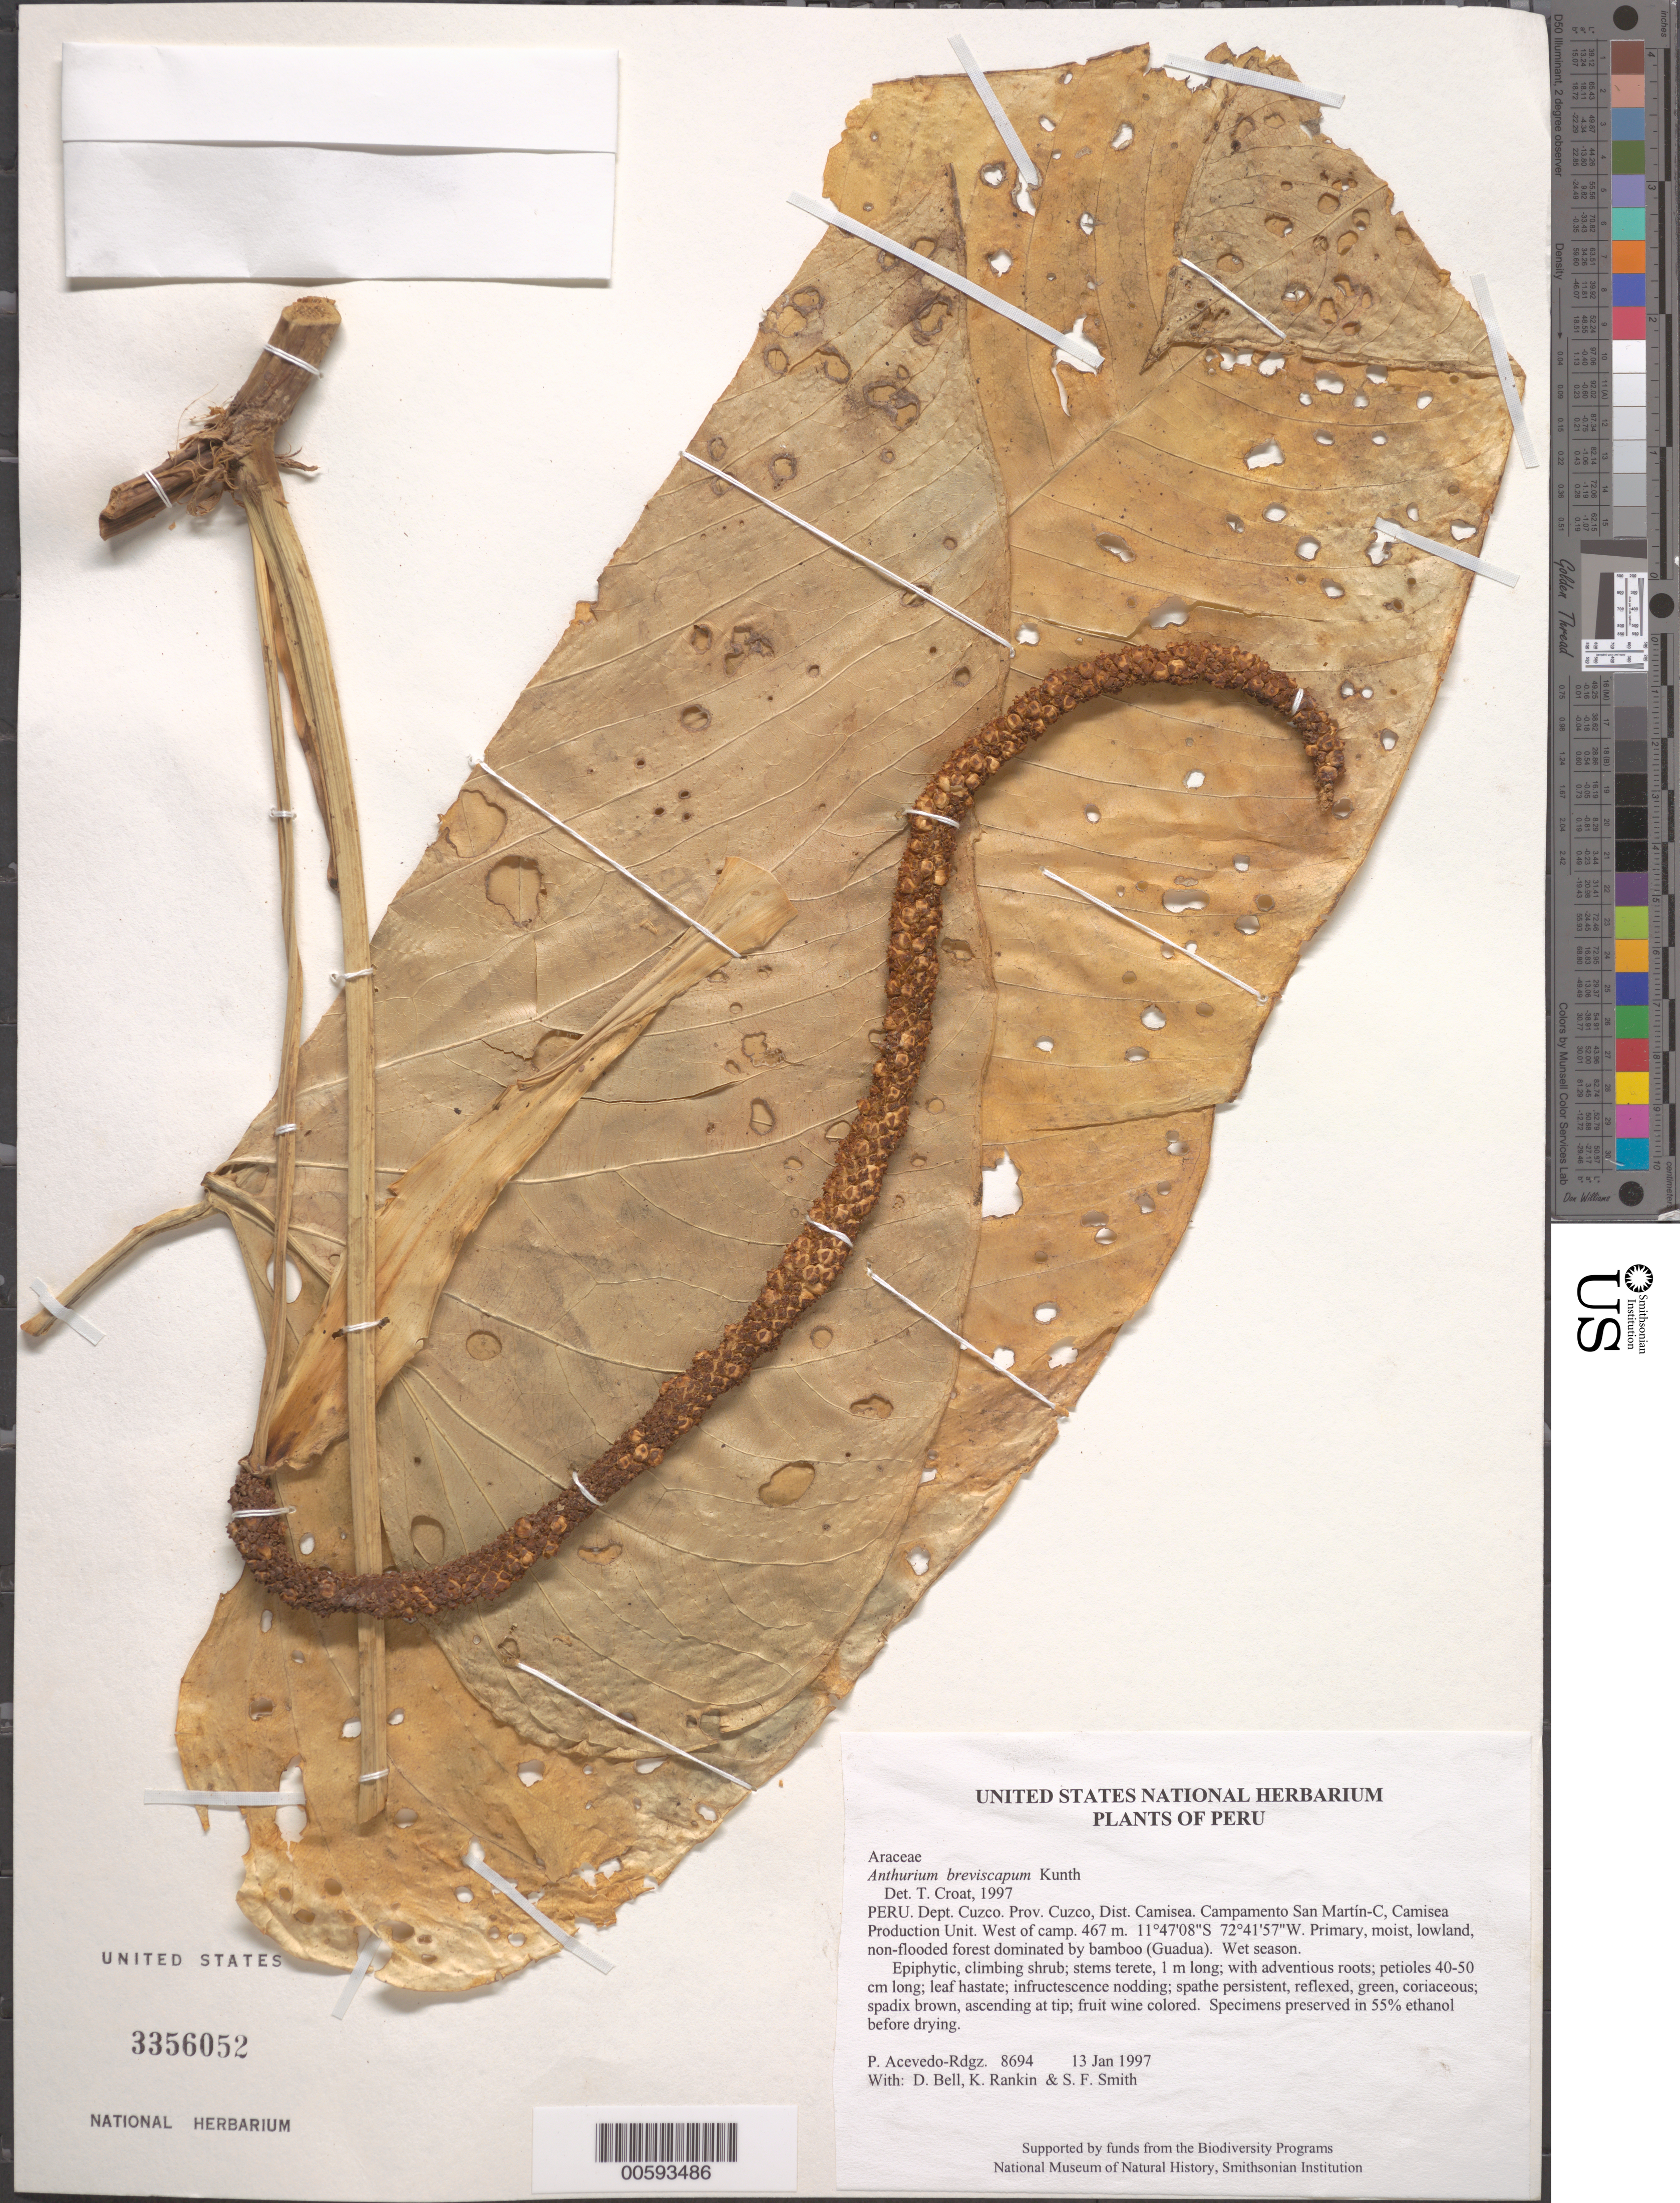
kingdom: Plantae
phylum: Tracheophyta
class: Liliopsida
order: Alismatales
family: Araceae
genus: Anthurium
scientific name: Anthurium breviscapum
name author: Kunth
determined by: Croat, Thomas B., Missouri Botanical Garden (MO)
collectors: P. Acevedo-Rodr., D. A. Bell, K. B. Rankin & S.F. Smith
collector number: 8694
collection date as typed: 13 Jan 1997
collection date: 1997-01-13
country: Peru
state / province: Cusco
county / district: Cusco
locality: Districto Camisea, Campamento San Martín-C, Camisea Production Unit. West of camp.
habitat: Primary, moist, lowland, non-flooded forest dominated by bamboo (Guadua). Wet season.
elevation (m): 467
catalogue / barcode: US 3356052